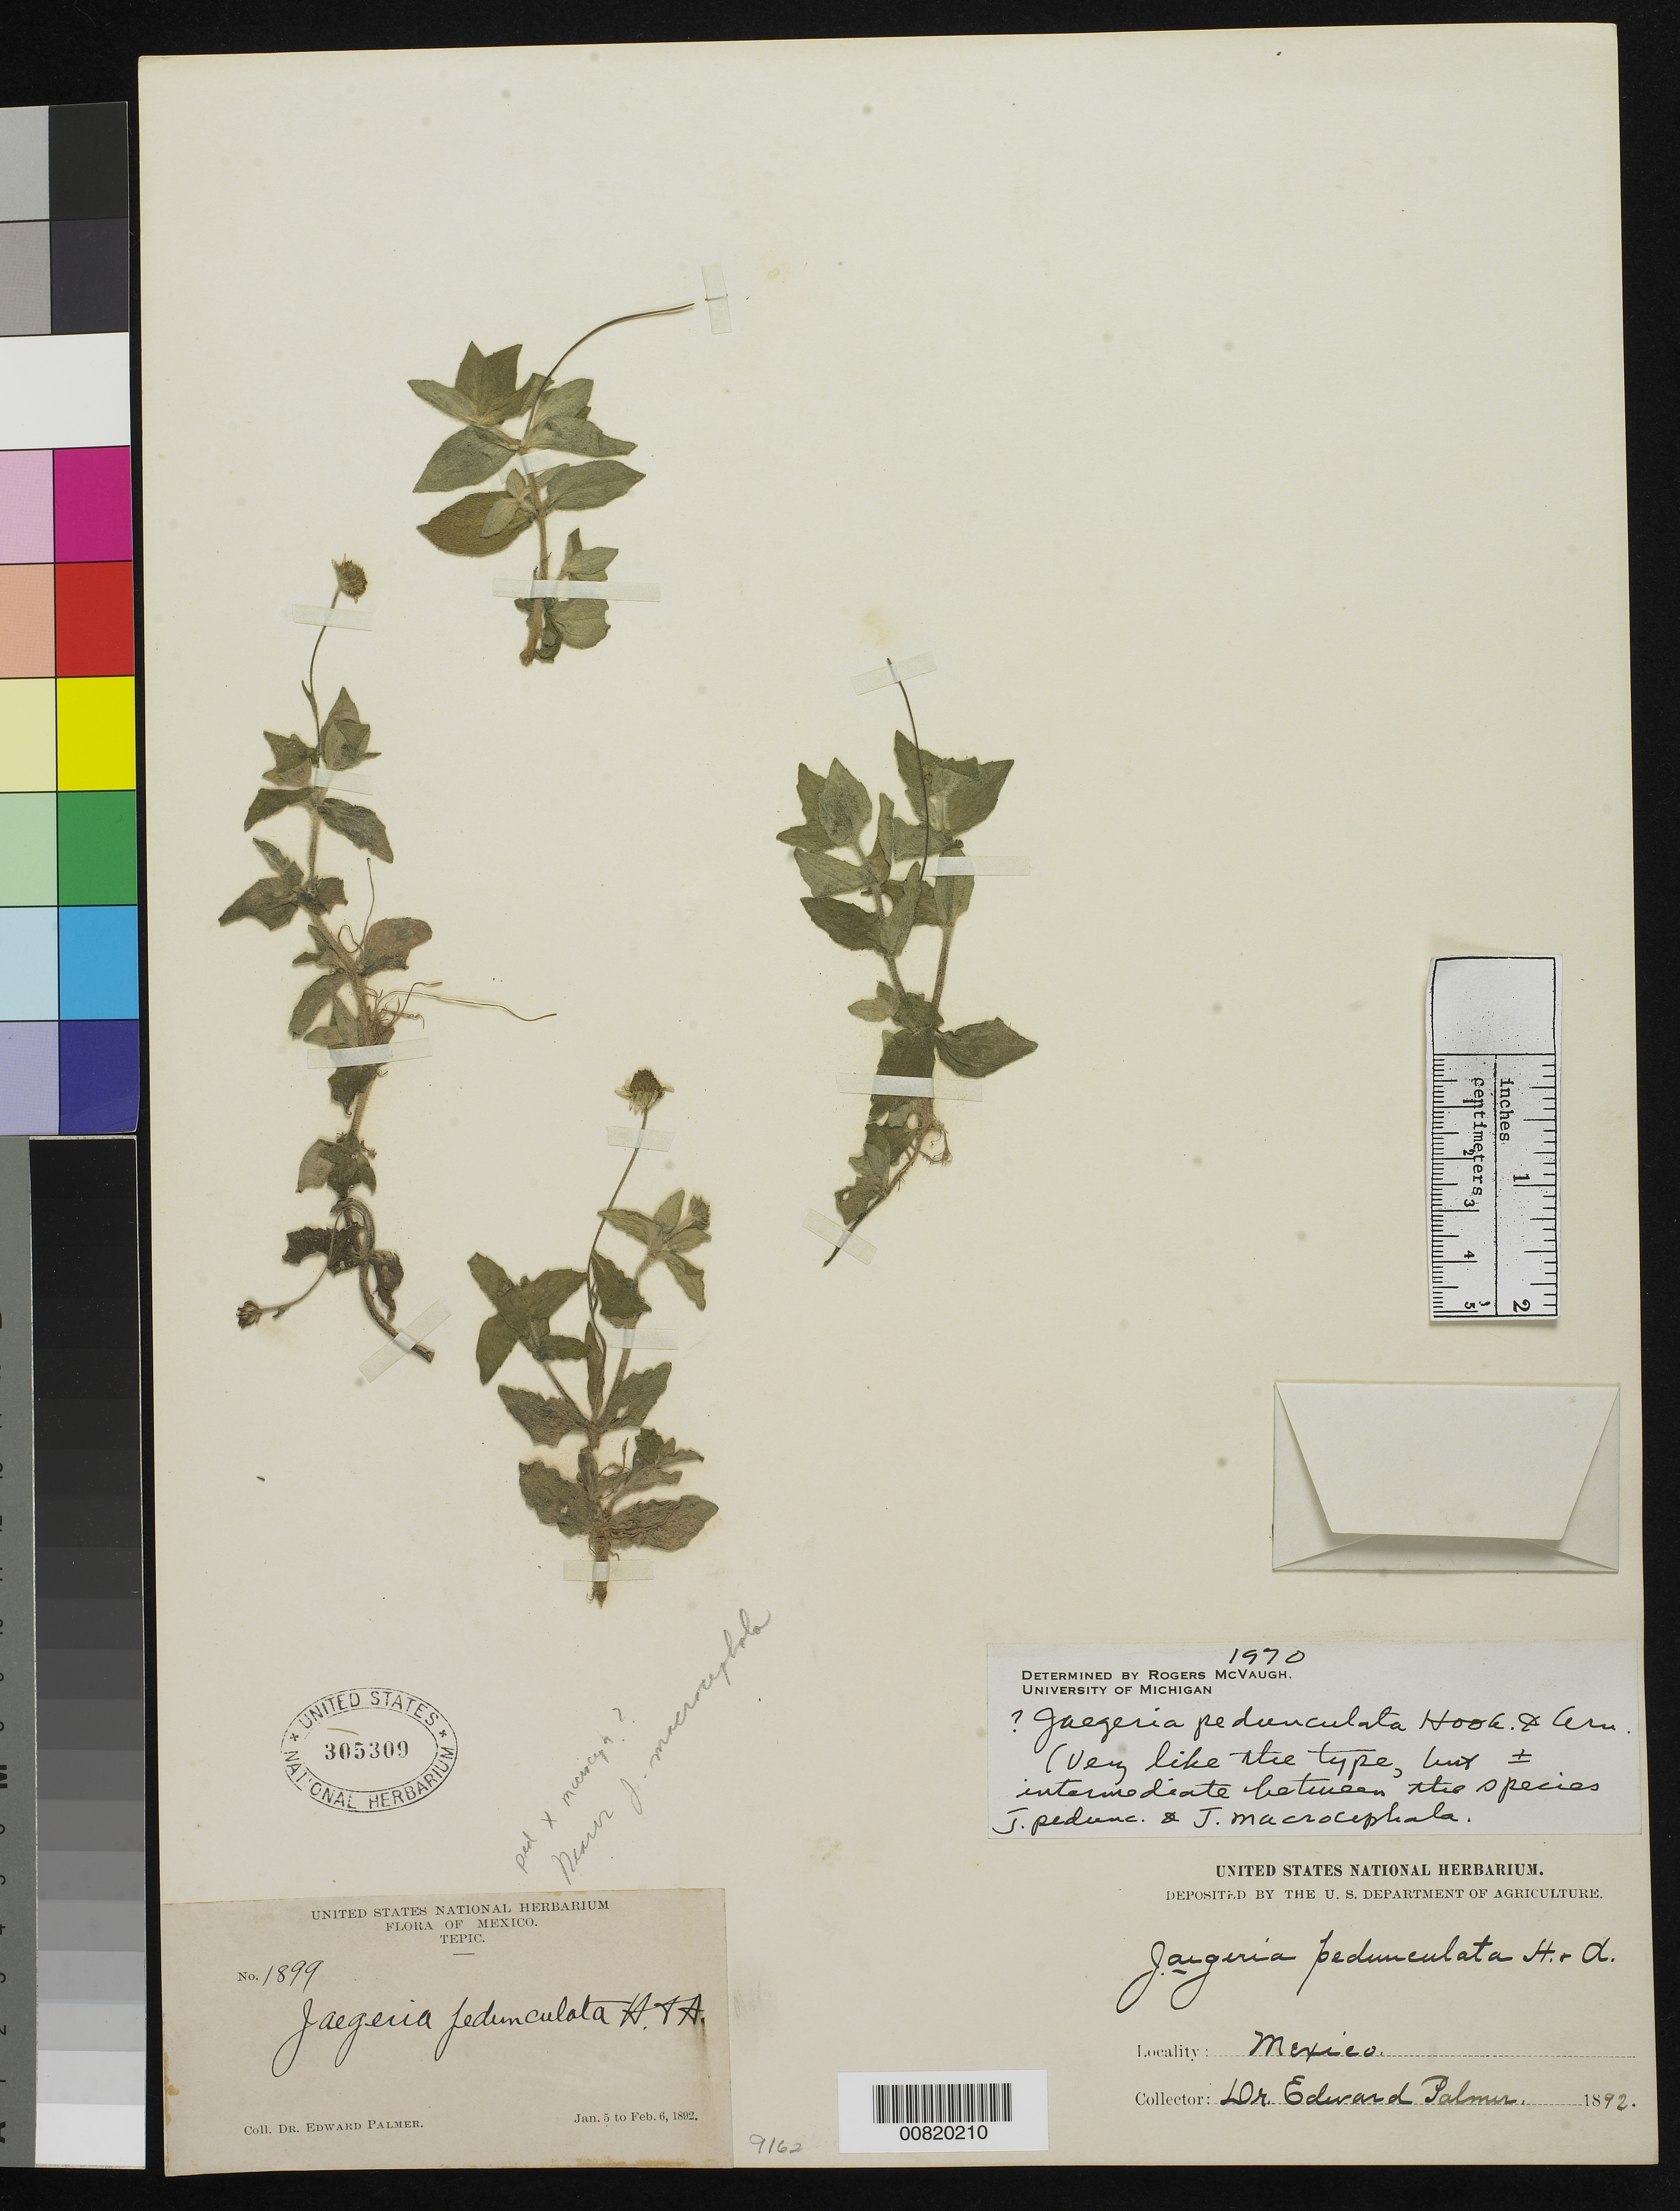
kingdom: Plantae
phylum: Tracheophyta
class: Magnoliopsida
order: Asterales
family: Asteraceae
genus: Jaegeria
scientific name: Jaegeria pendunculata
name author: Hook. & Arn.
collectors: E. Palmer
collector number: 1899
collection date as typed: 05 Jan 1892 to 06 Feb 1892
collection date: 1892-01-05/1892-02-06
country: Mexico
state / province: Nayarit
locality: Tepic, Nayarit.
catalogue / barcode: US 305309